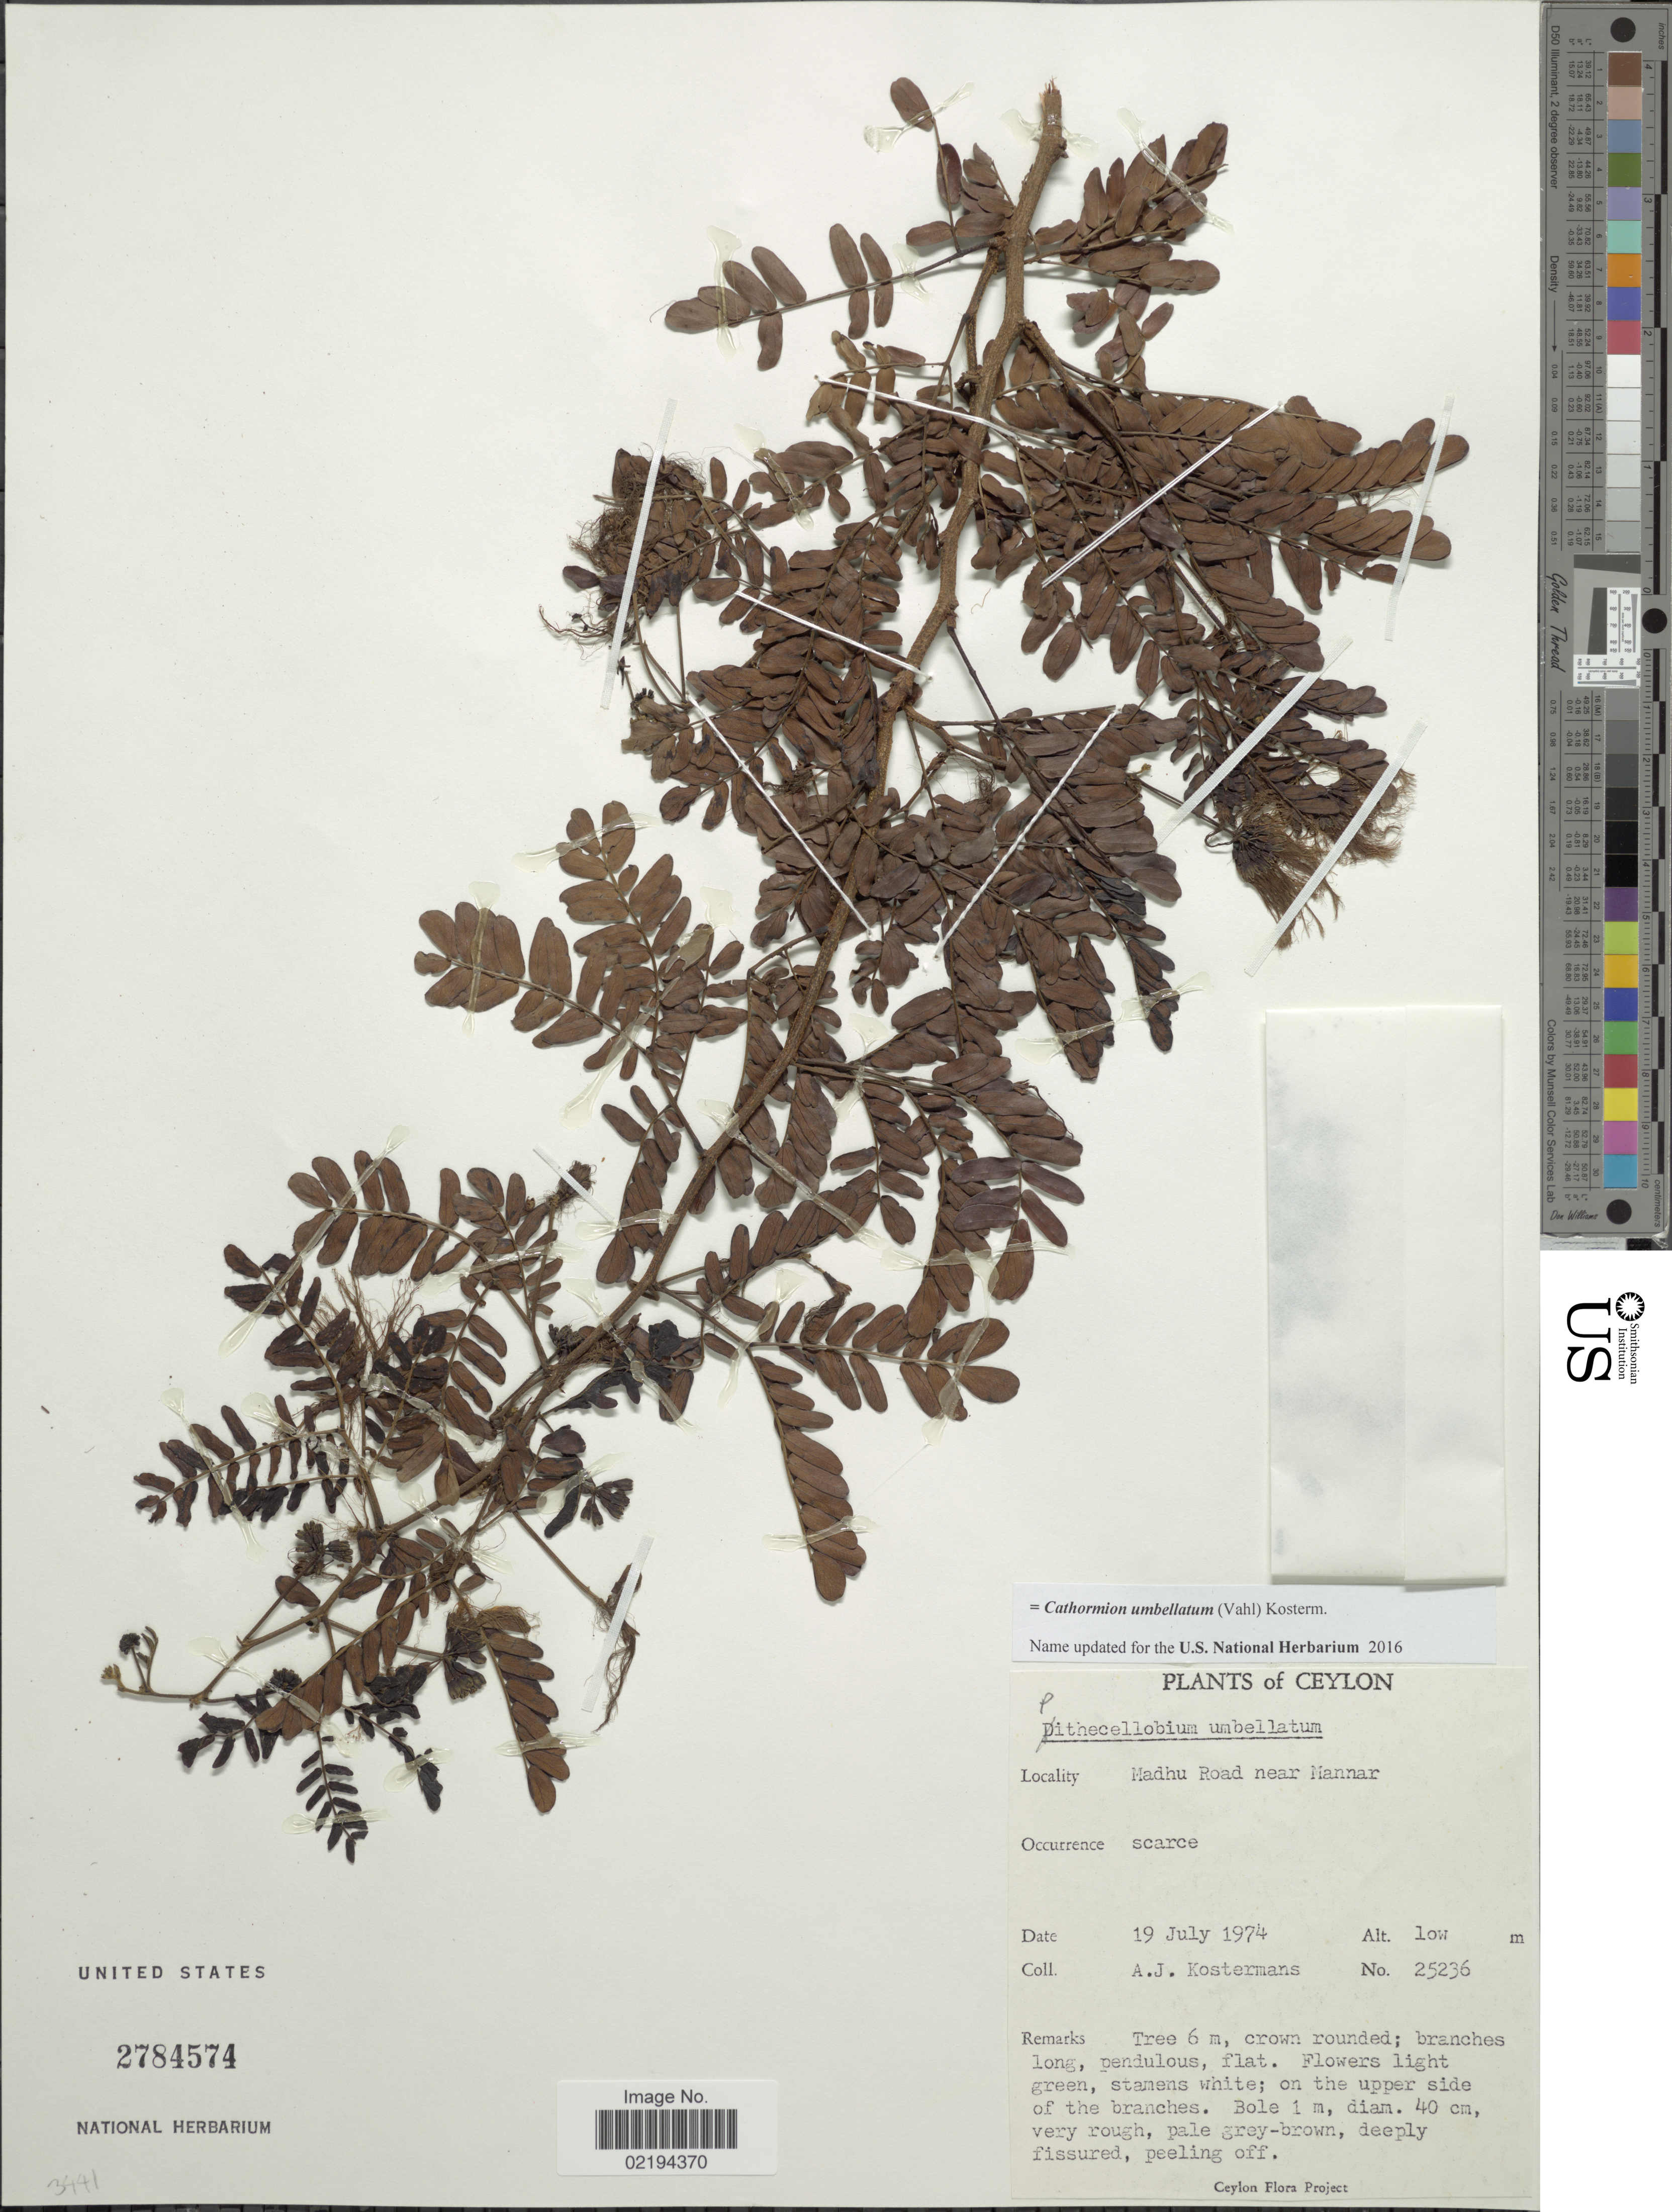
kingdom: Plantae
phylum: Tracheophyta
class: Magnoliopsida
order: Fabales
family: Fabaceae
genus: Albizia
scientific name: Albizia umbellata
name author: (Vahl) Koenen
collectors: A. J. G. Kostermans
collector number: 25236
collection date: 1974-07-19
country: Sri Lanka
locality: Ceylon, Madhu Road near Mannar.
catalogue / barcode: US 2784574